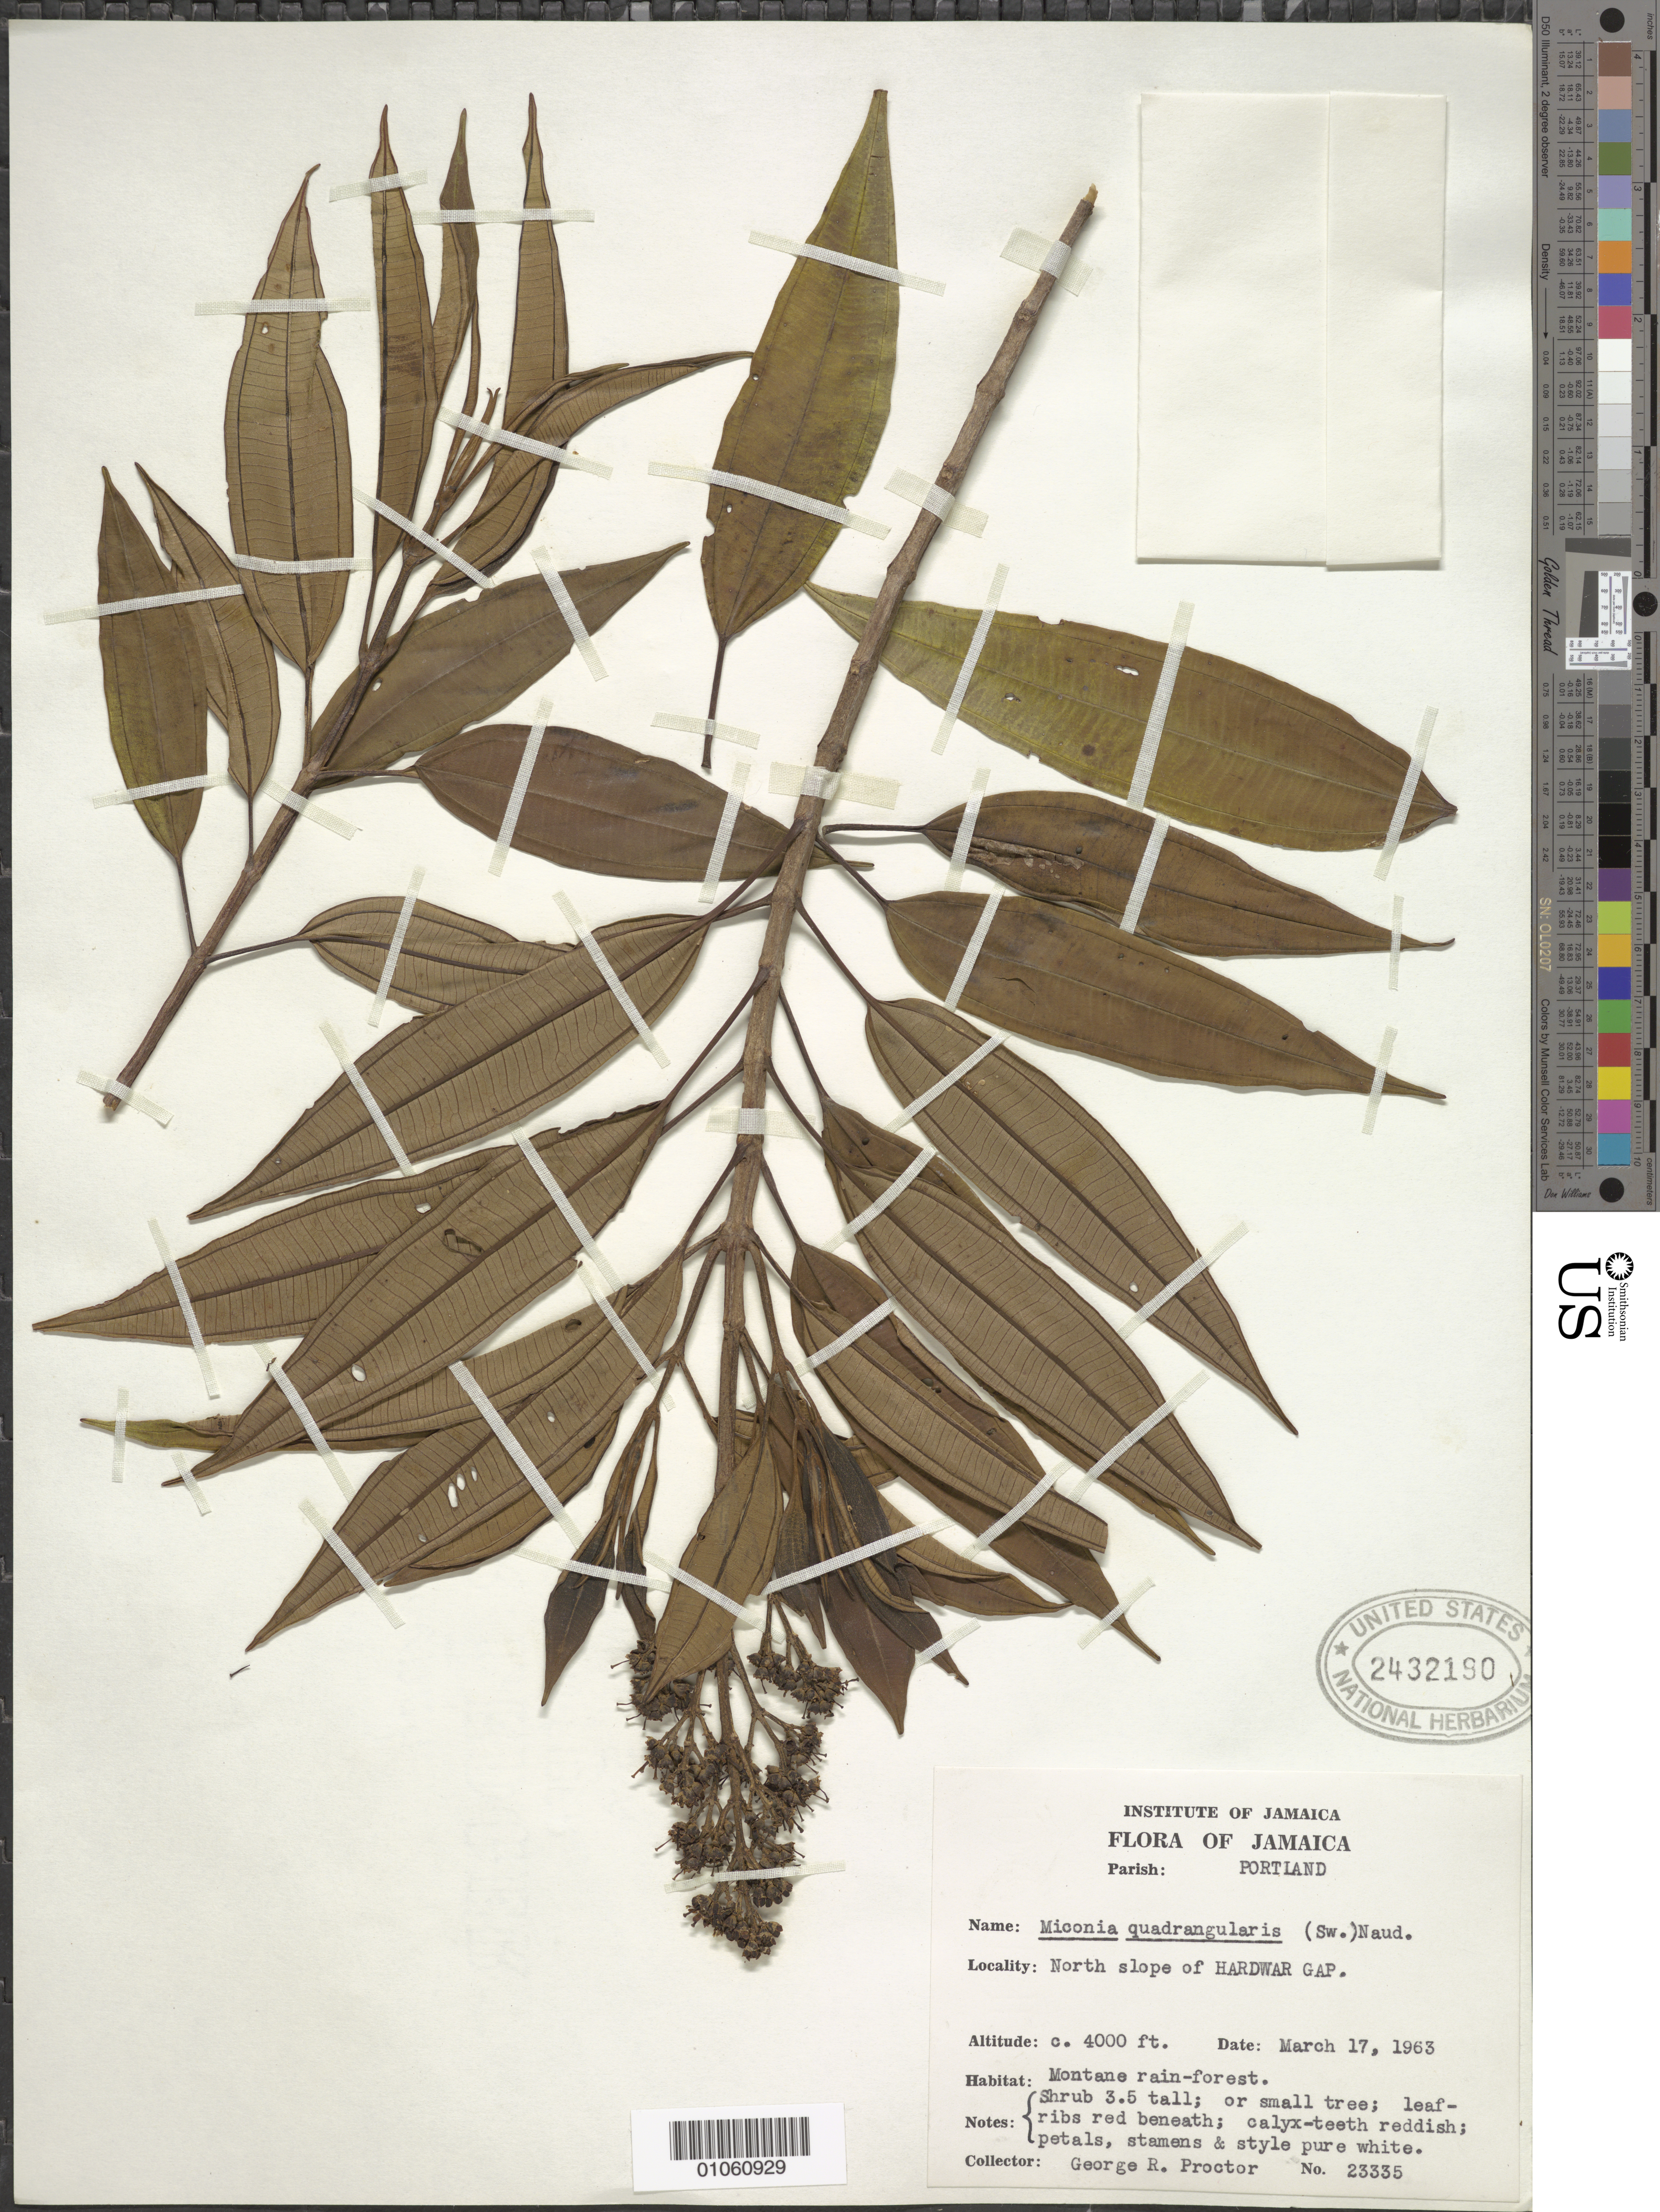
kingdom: Plantae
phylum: Tracheophyta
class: Magnoliopsida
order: Myrtales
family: Melastomataceae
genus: Miconia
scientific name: Miconia quadrangularis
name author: (Sw.) Naudin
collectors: G. R. Proctor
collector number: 23335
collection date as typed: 17 Mar 1963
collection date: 1963-03-17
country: Jamaica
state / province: Portland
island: Jamaica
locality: Hardwar Gap, N slope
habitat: Montane rainforest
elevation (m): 1219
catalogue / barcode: US 2432190